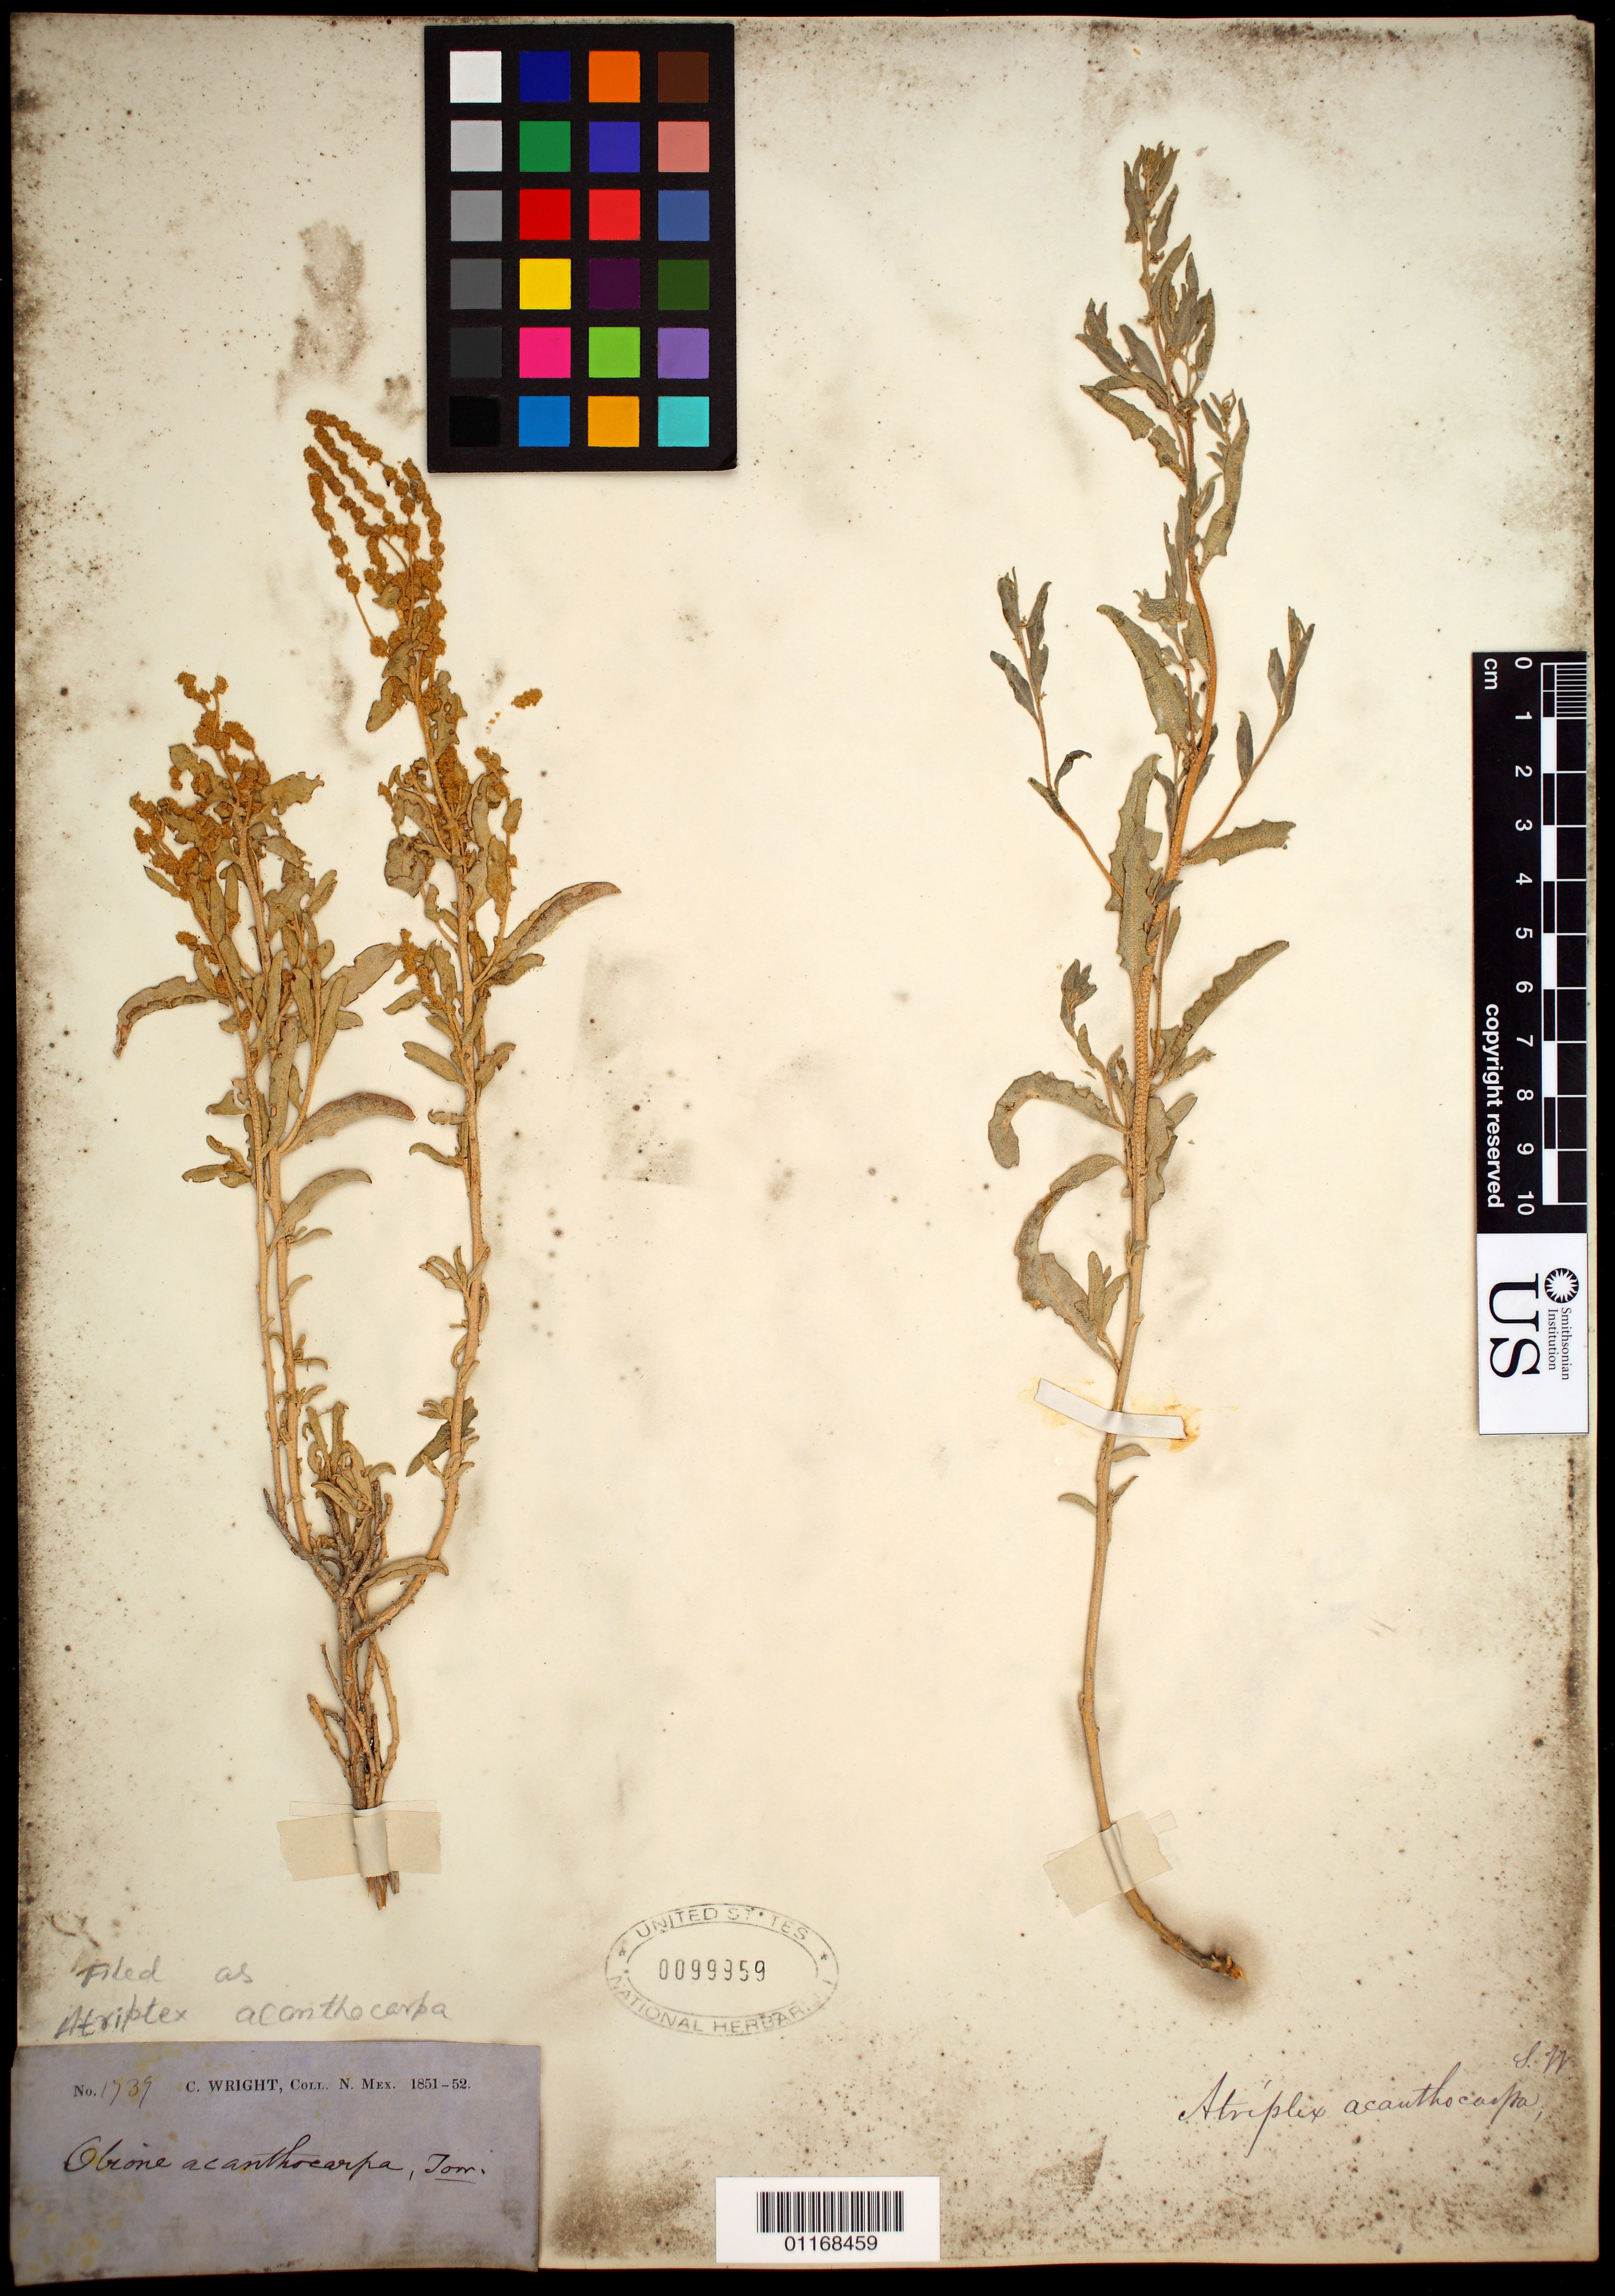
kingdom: Plantae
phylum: Tracheophyta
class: Magnoliopsida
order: Caryophyllales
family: Amaranthaceae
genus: Atriplex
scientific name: Atriplex acanthocarpa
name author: (Torr.) S. Watson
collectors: C. Wright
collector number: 1739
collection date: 1851/1852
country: United States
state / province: New Mexico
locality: "N. Mex." [=northern Mexico or New Mexico? either way possibly referring to present-day Arizona or Texas]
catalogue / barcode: US 99959